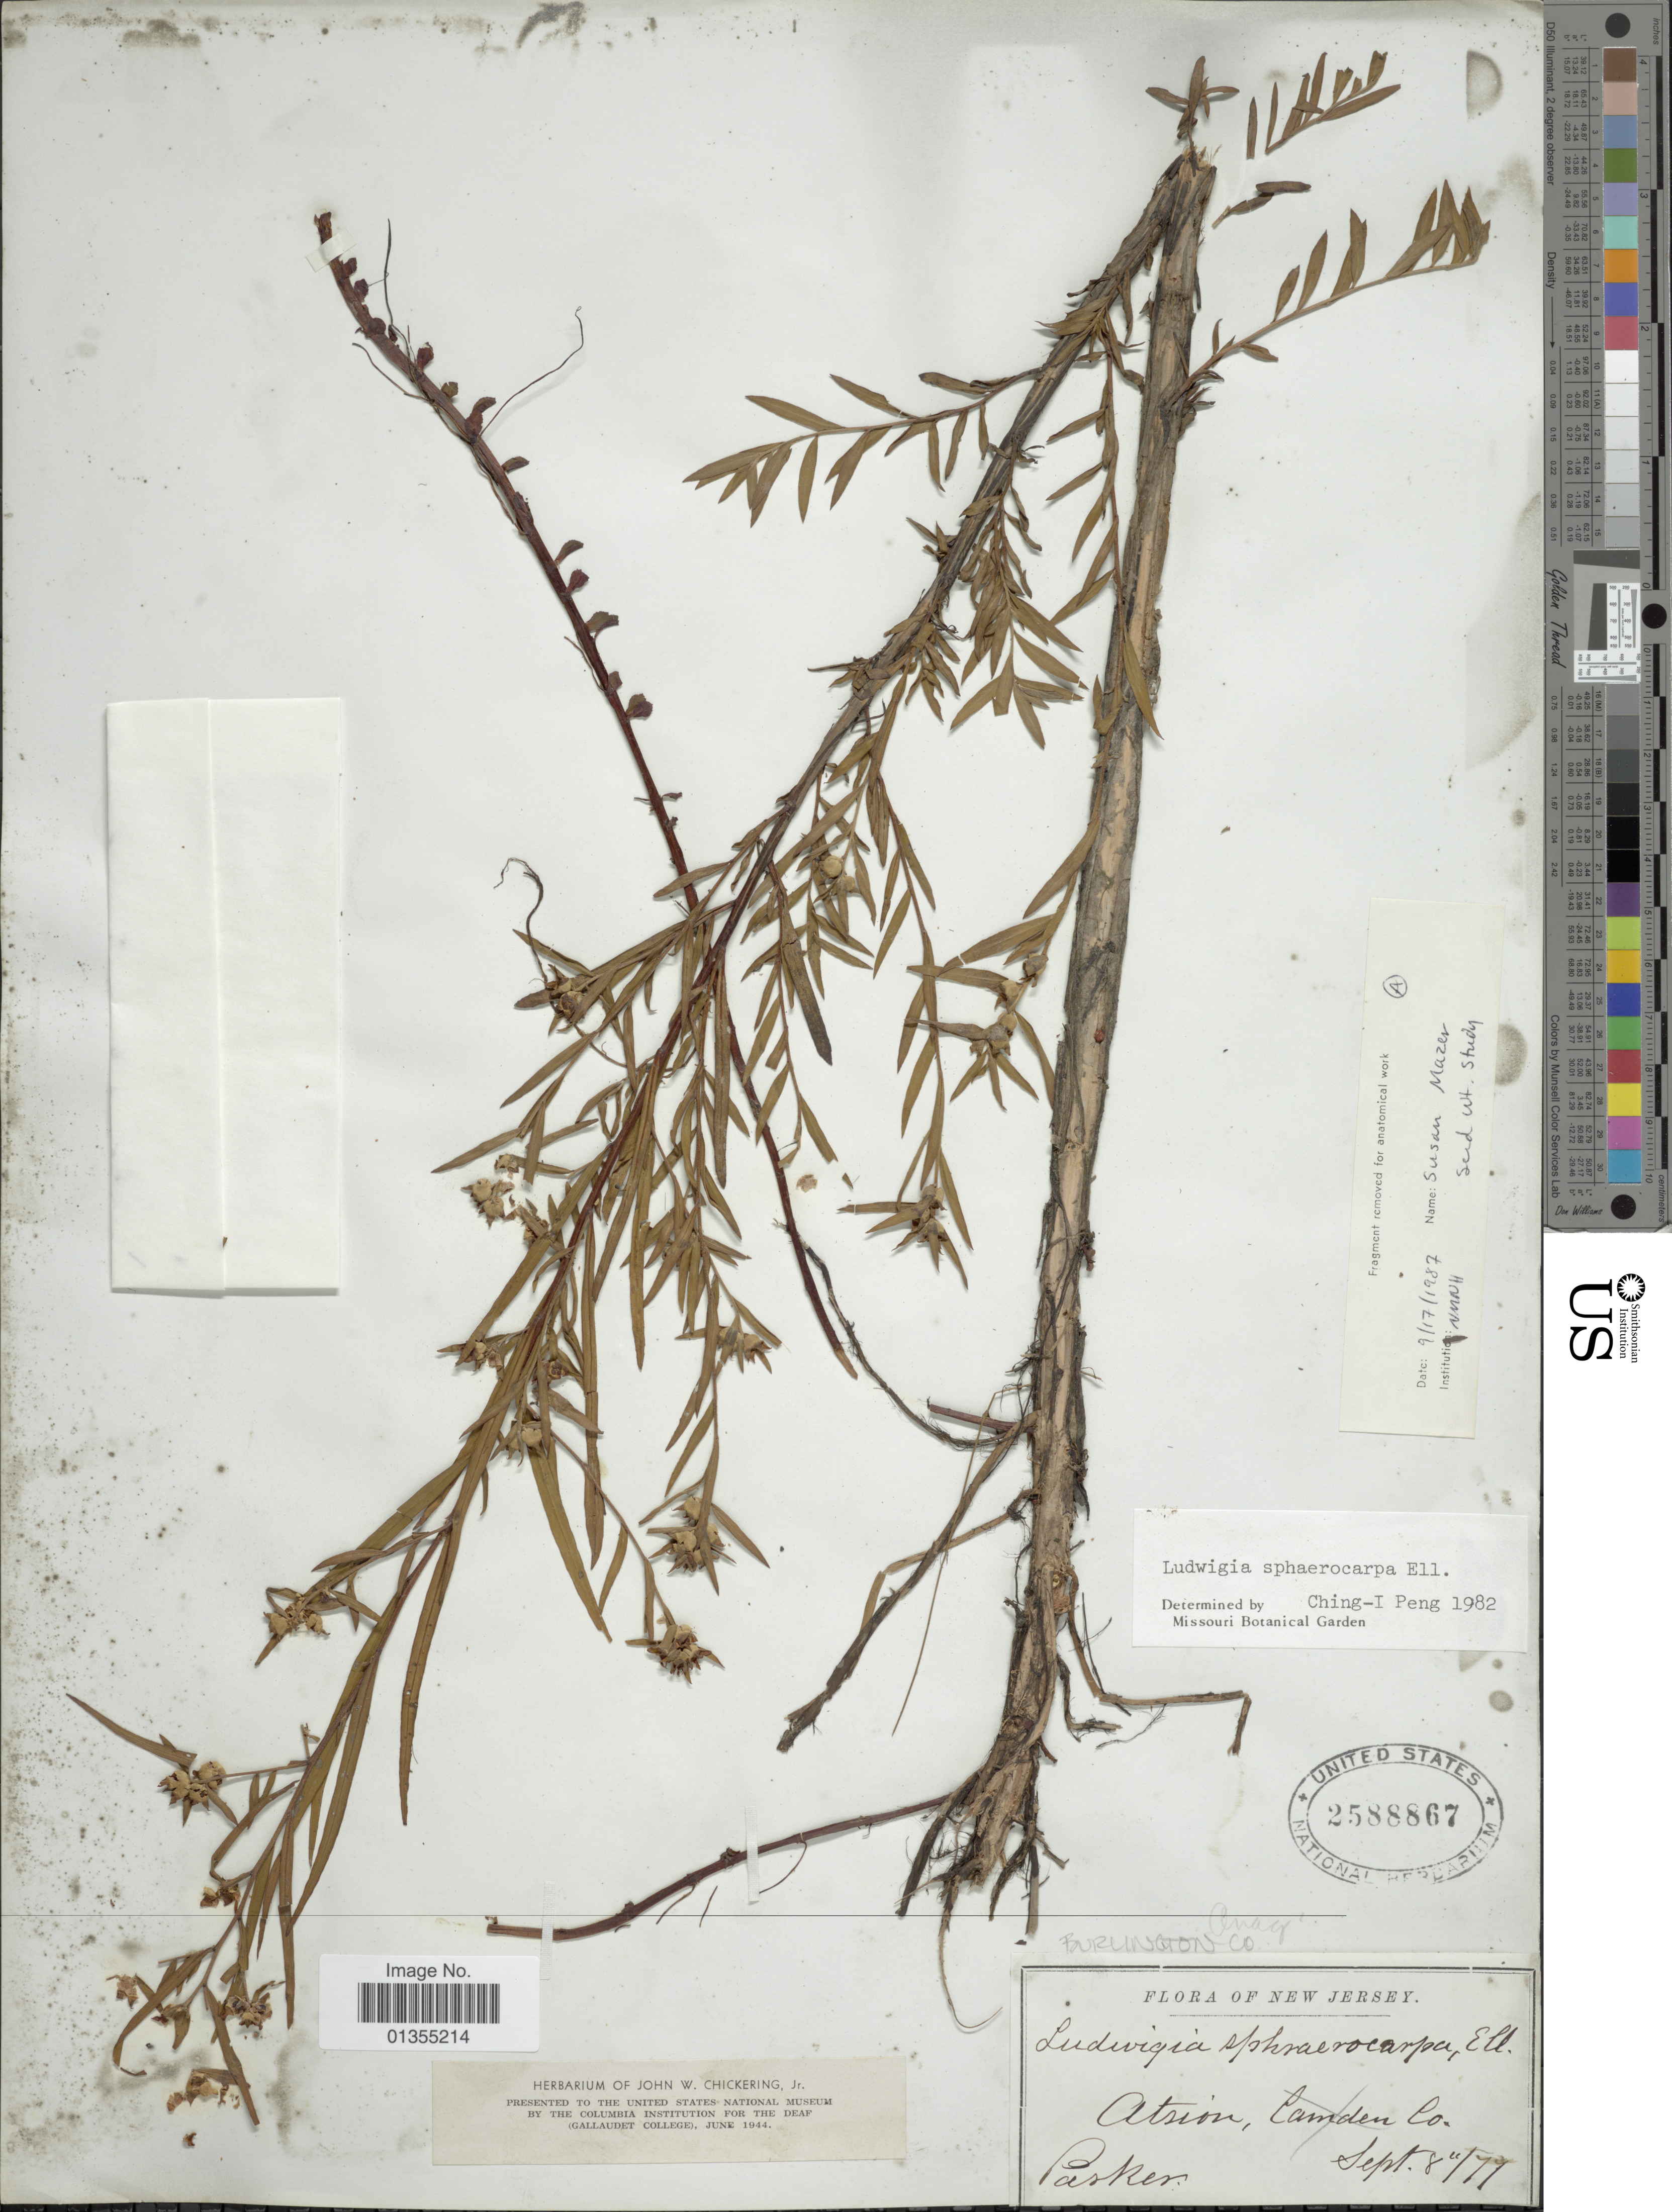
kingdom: Plantae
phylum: Tracheophyta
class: Magnoliopsida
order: Myrtales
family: Onagraceae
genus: Ludwigia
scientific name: Ludwigia sphaerocarpa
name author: Elliott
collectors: -. Parker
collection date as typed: Transcribed d/m/y: 8/9/77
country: United States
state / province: New Jersey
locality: Atsion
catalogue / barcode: US 2588867